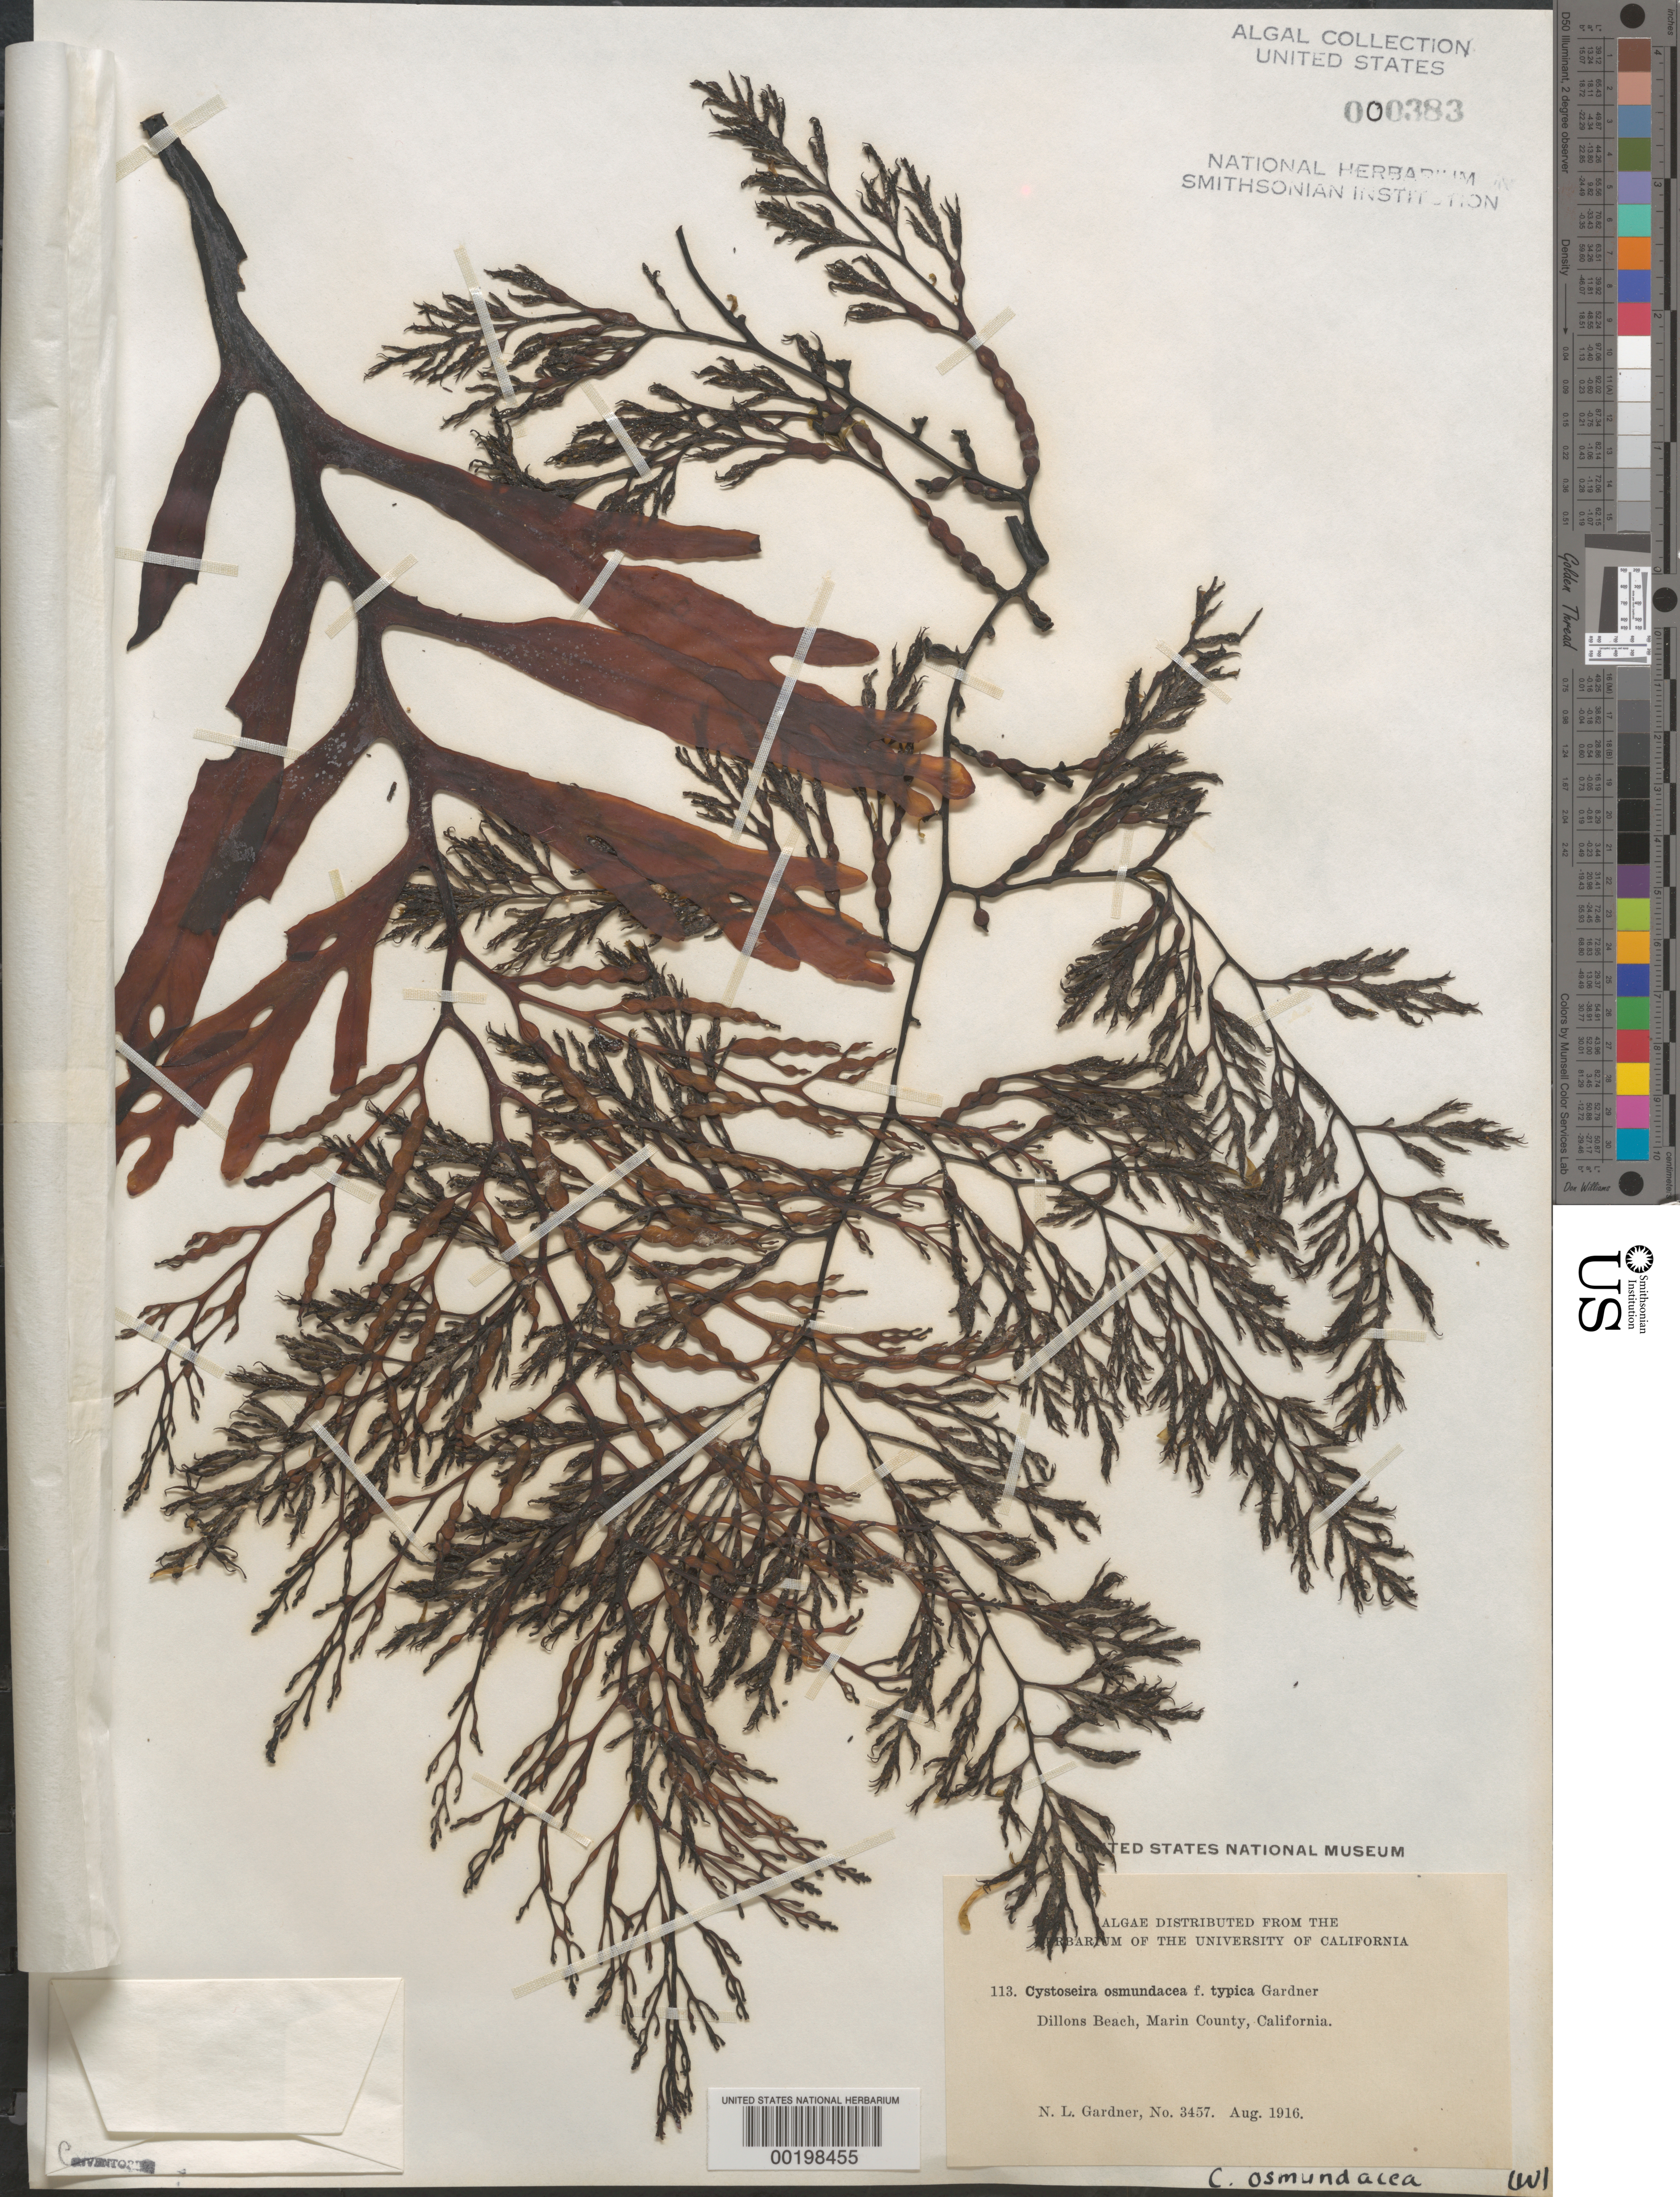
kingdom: Chromista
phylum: Ochrophyta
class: Phaeophyceae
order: Fucales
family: Sargassaceae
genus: Cystoseira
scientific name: Cystoseira osmundacea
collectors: N. Gardner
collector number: NLG 3457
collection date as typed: Aug 1916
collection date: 1916-08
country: United States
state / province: California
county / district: Marin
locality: Dillon Beach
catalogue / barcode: US 383